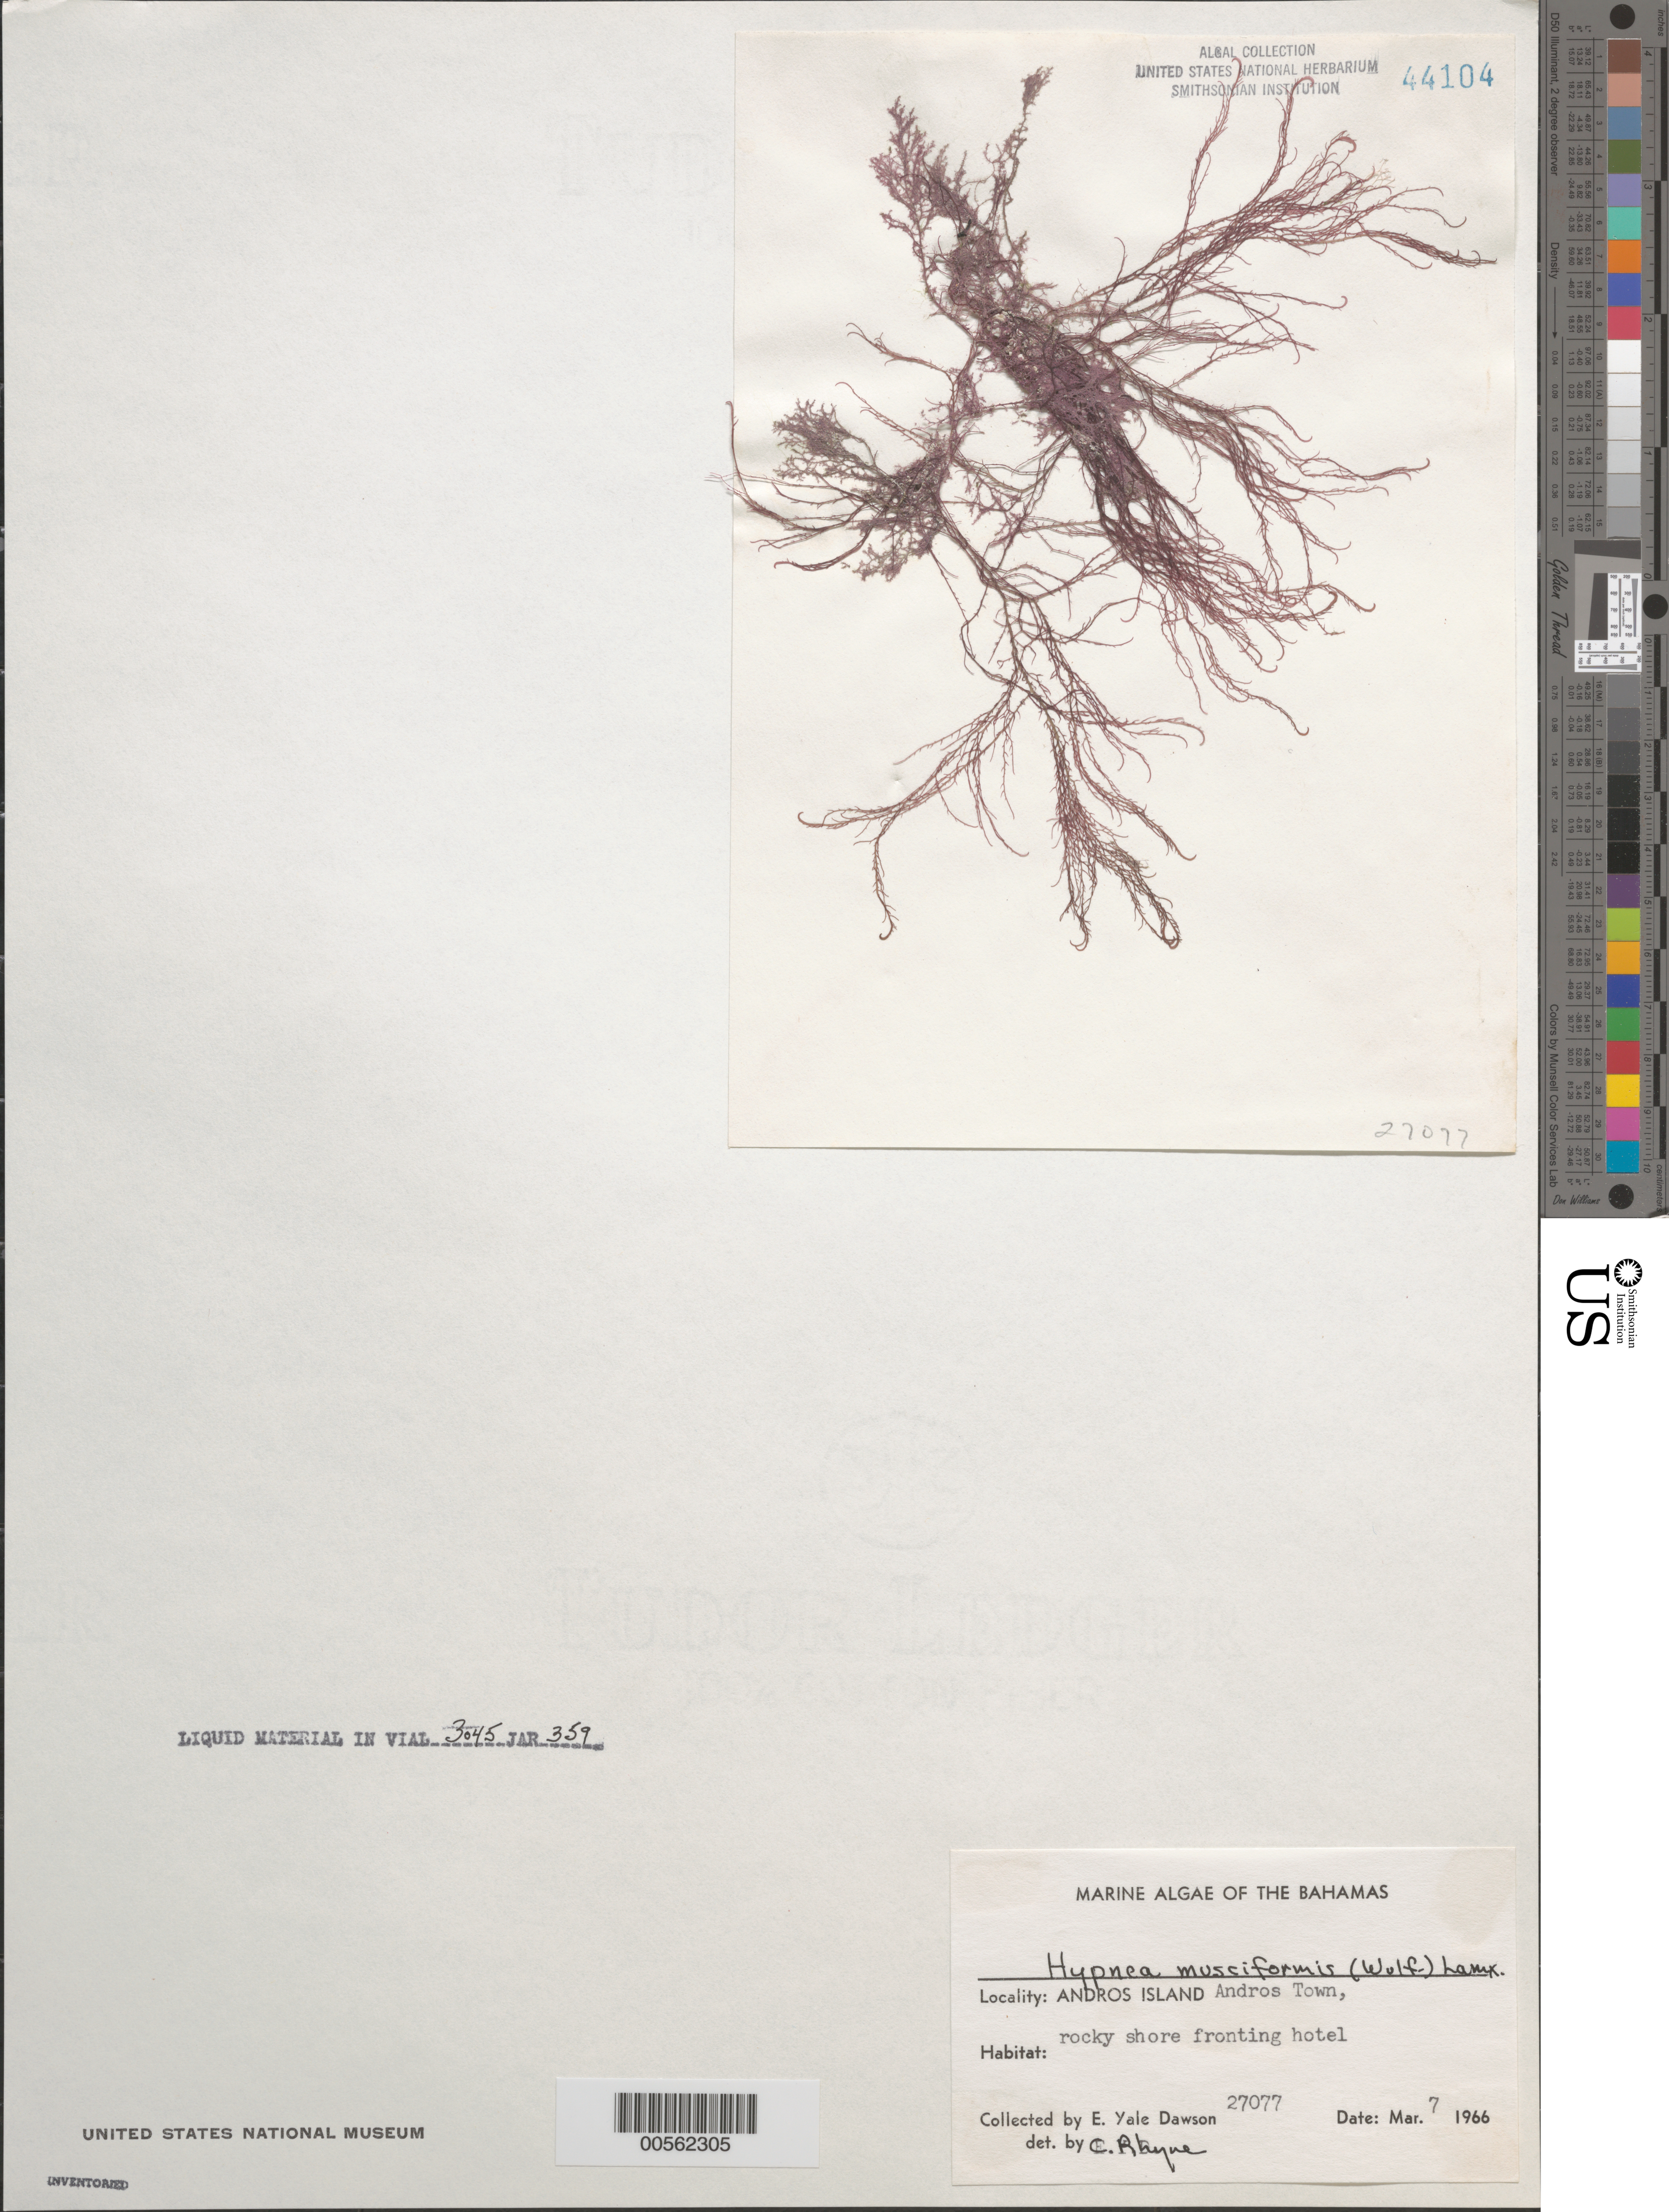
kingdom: Plantae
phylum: Rhodophyta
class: Florideophyceae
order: Gigartinales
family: Cystocloniaceae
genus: Hypnea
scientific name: Hypnea musciformis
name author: (Wulfen) J.V.Lamouroux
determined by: Rhyne, C. F.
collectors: E. Y. Dawson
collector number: EYD 27077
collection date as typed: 07 Mar 1966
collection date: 1966-03-07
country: Bahamas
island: Andros Island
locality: Andros Town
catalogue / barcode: US 44104